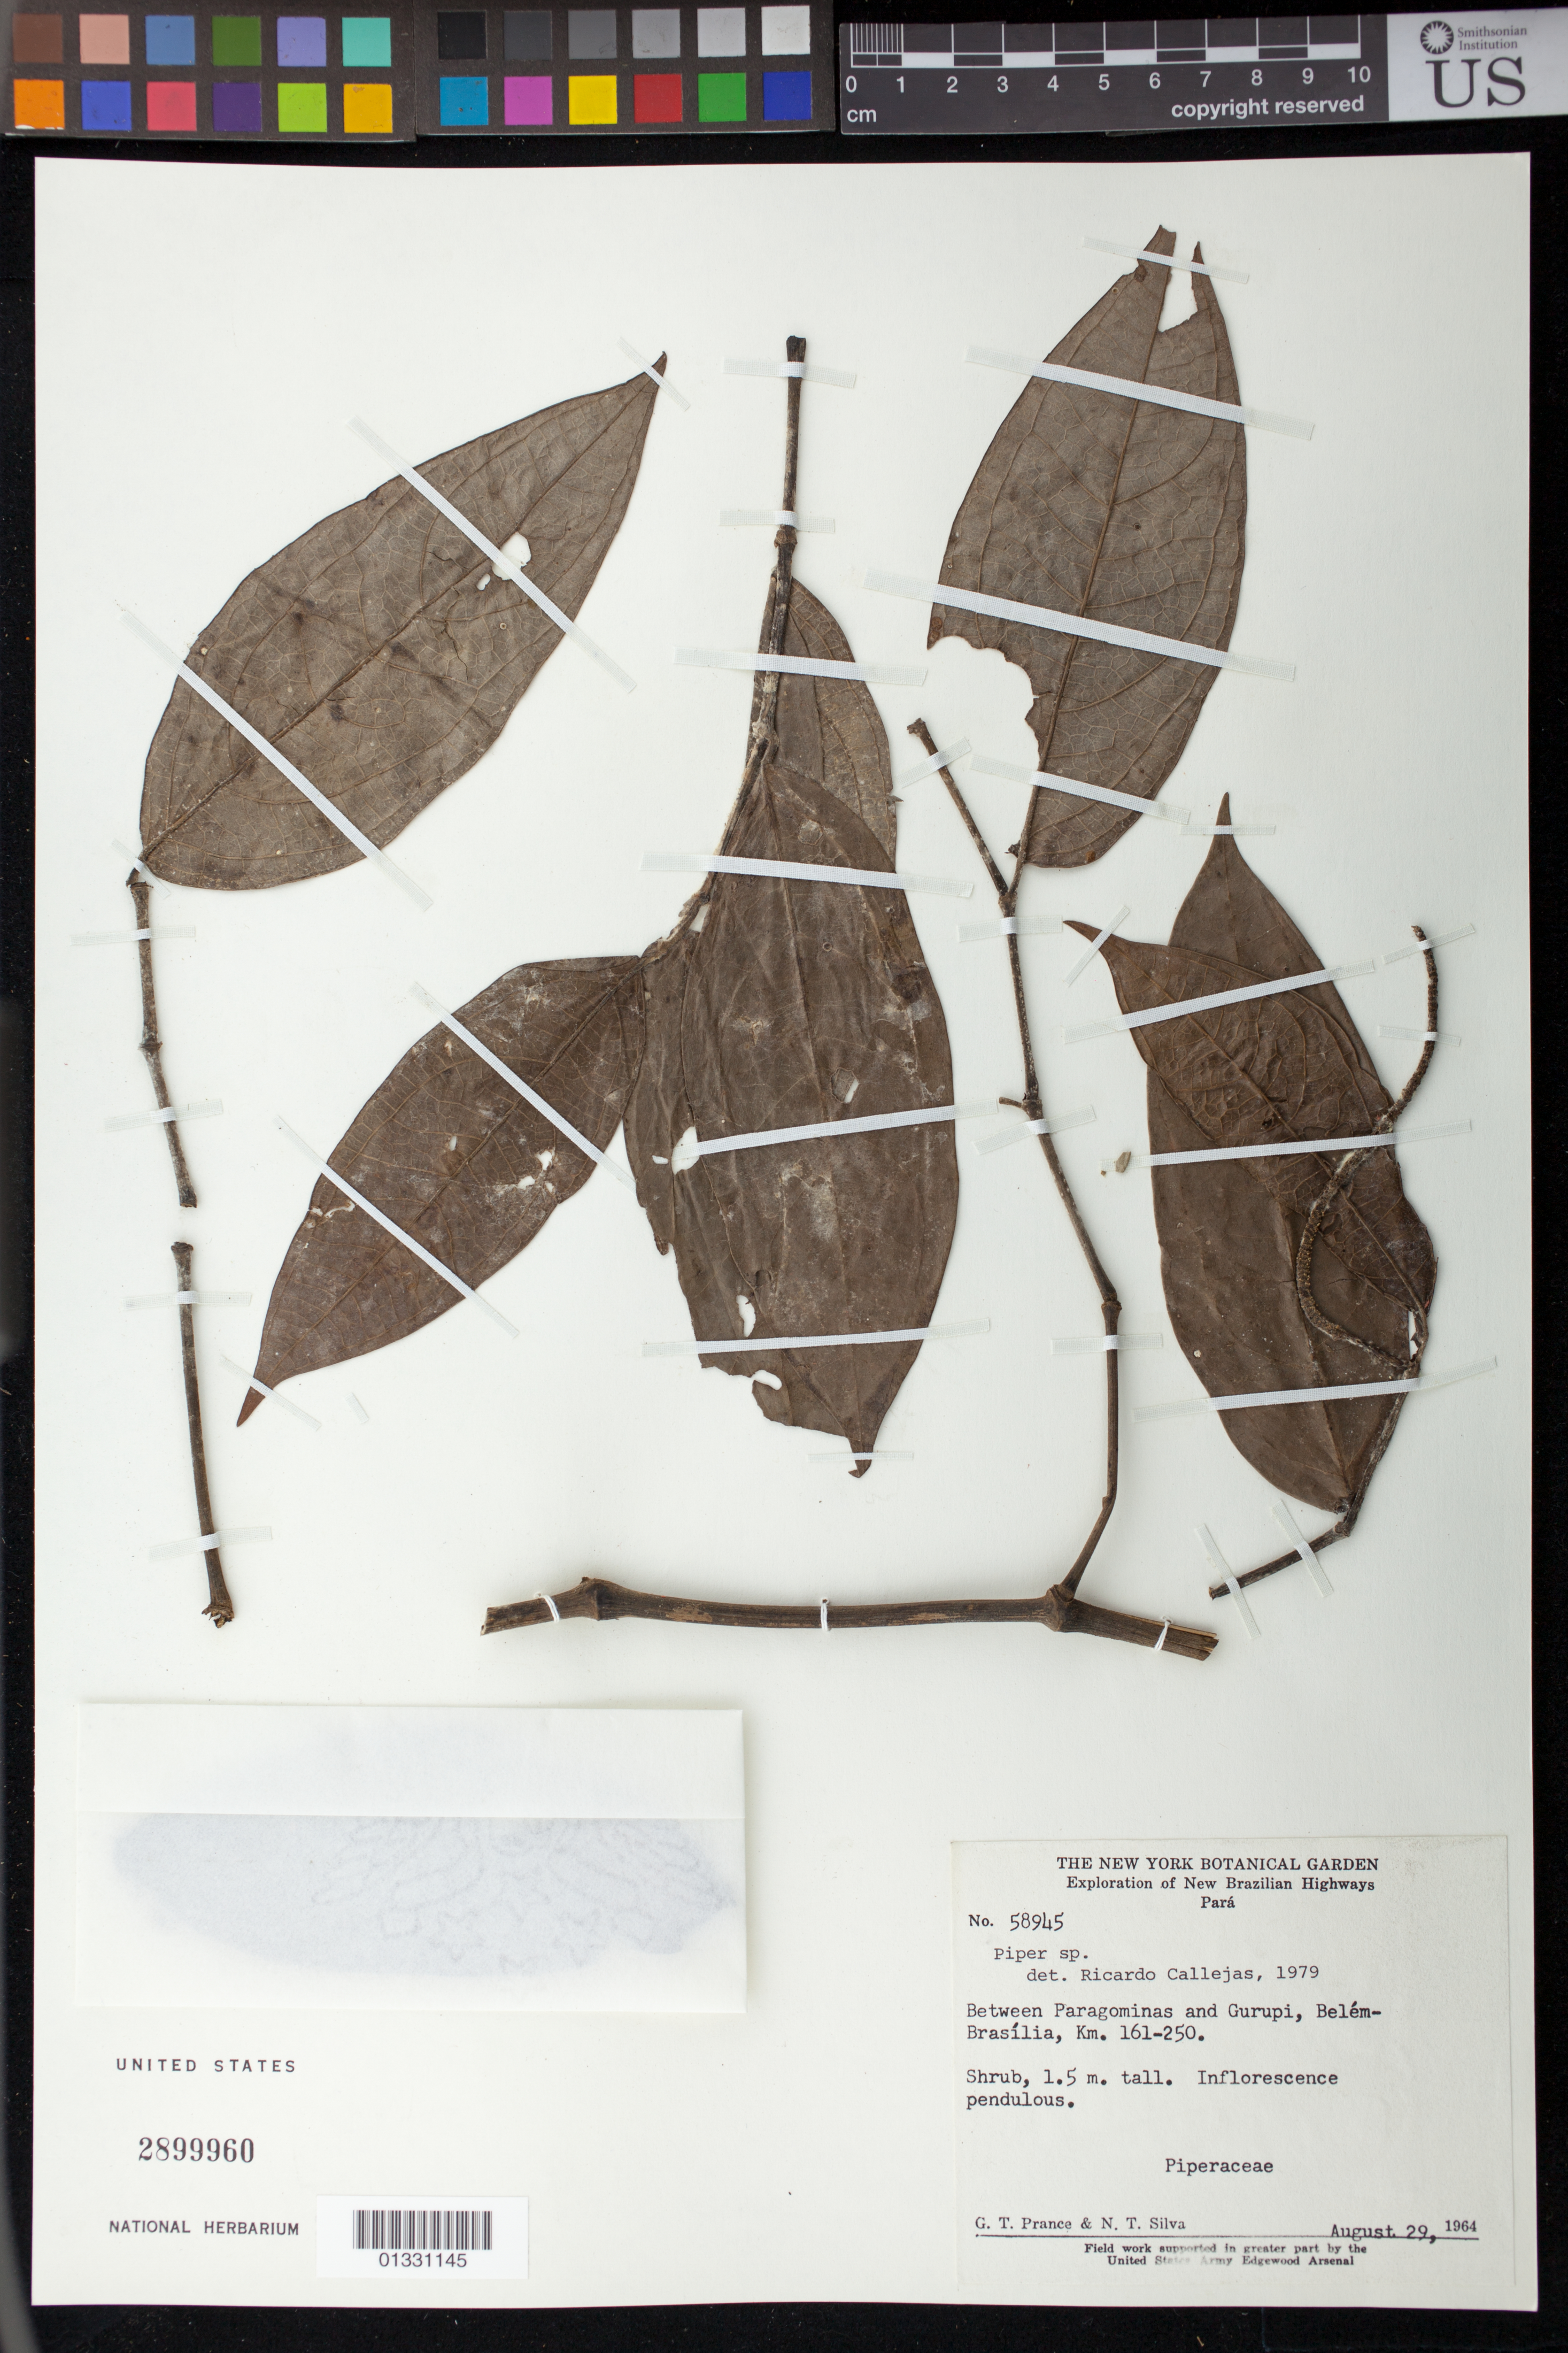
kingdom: Plantae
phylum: Tracheophyta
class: Magnoliopsida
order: Piperales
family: Piperaceae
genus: Piper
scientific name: Piper sp.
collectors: G. T. Prance & N. T. Silva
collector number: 58945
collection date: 1964-08-29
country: Brazil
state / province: Pará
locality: Between Paragominas and Gurupi, Belém-Brasília, Km 161-250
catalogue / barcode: US 2899960